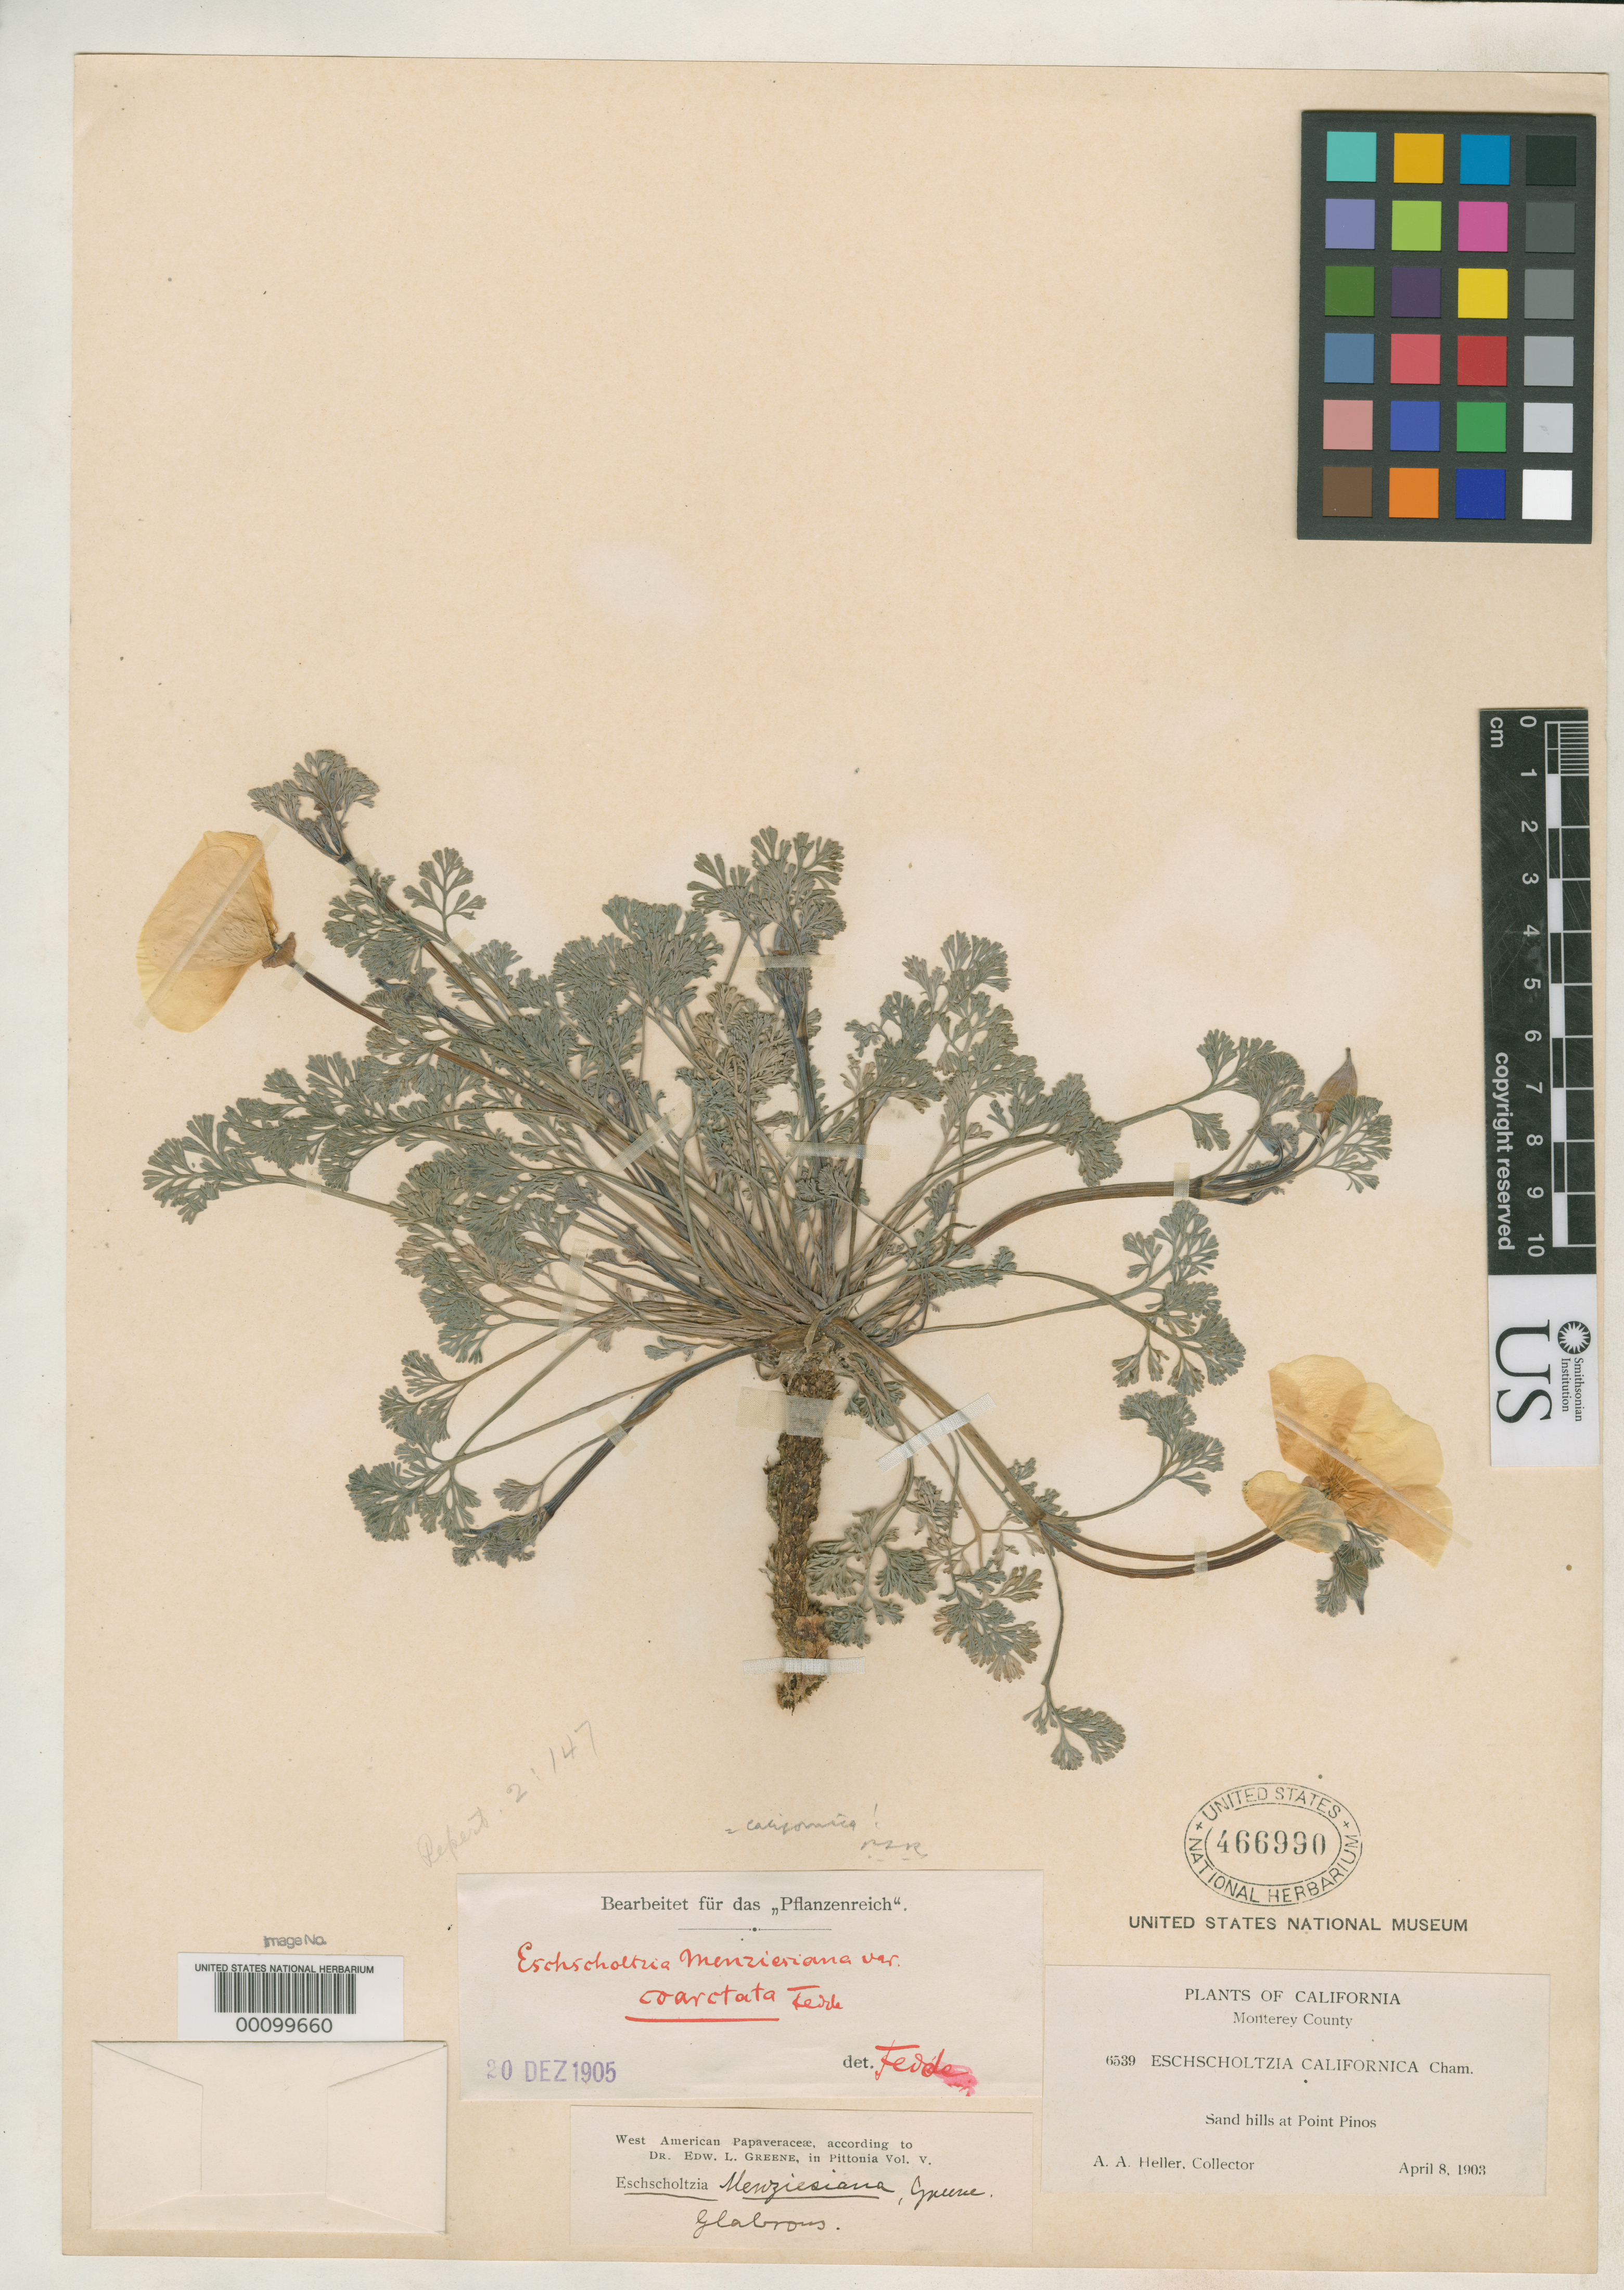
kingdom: Plantae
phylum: Tracheophyta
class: Magnoliopsida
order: Ranunculales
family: Papaveraceae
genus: Eschscholzia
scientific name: Eschscholzia menziesiana var. coarctata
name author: Fedde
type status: Isotype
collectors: A. A. Heller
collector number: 6539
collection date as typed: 08 Apr 1903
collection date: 1903-04-08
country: United States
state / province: California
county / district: Monterey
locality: Point Pinos.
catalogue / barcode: US 466990